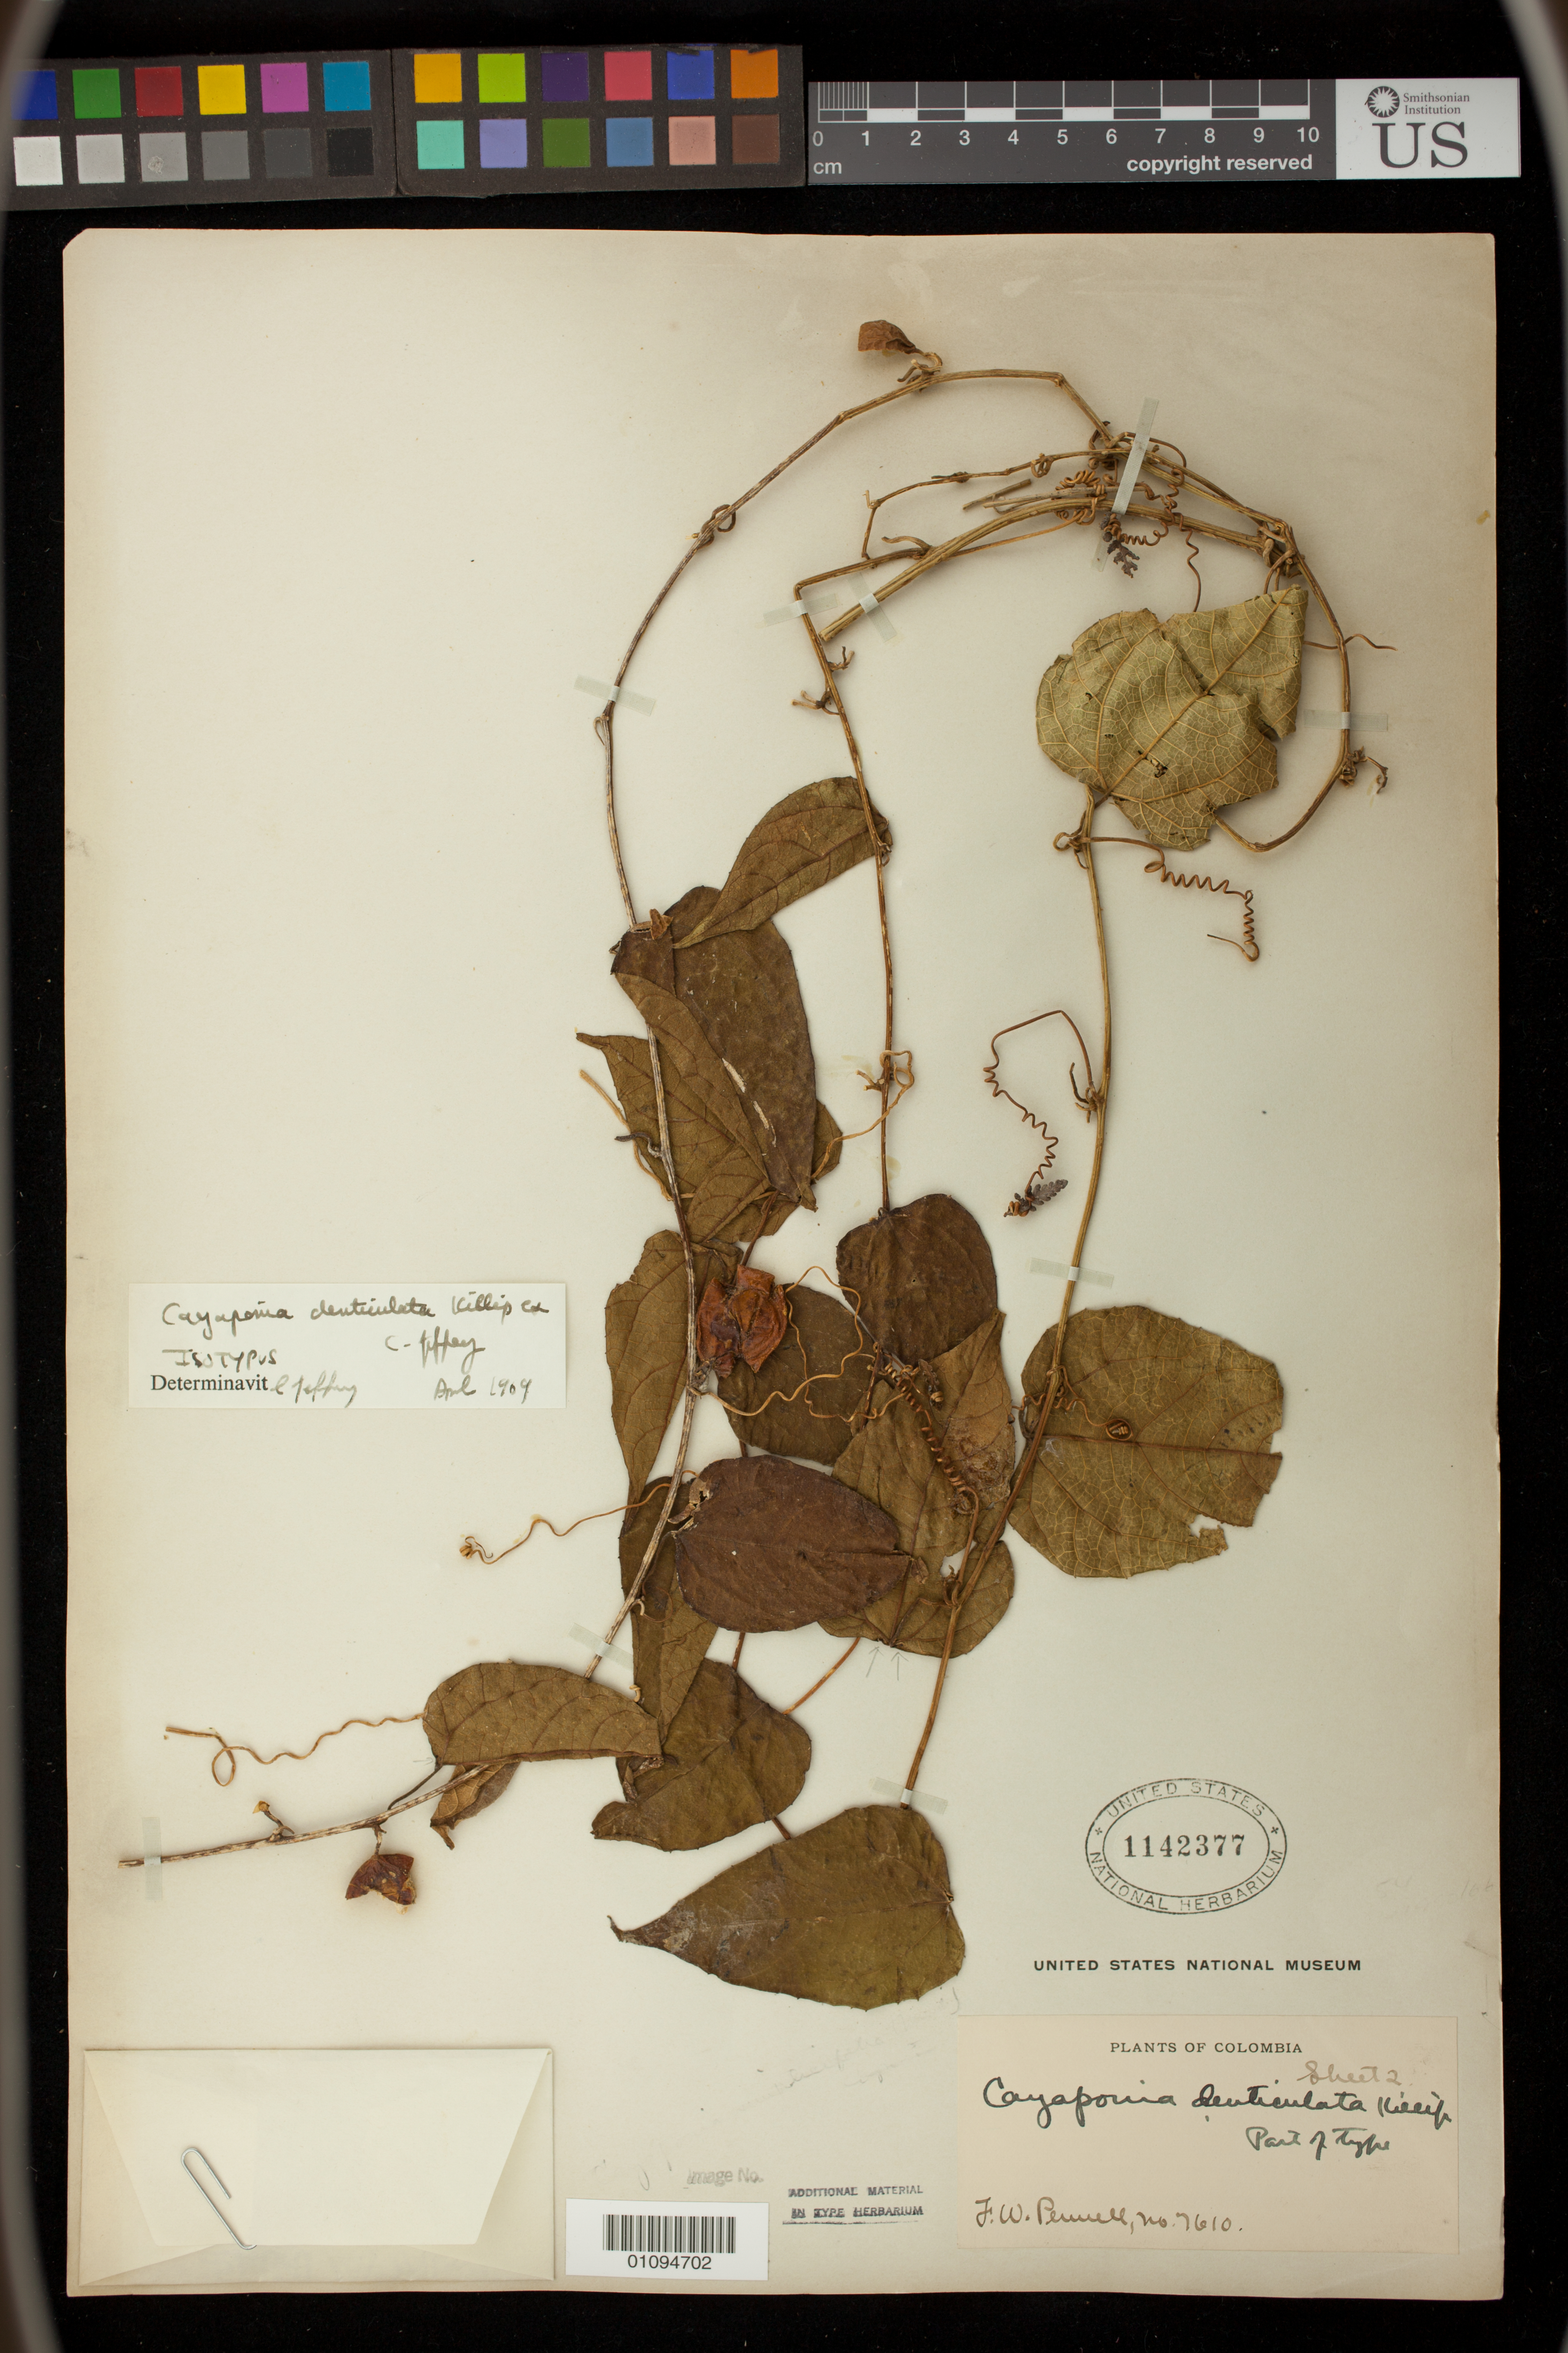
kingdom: Plantae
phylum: Tracheophyta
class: Magnoliopsida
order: Cucurbitales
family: Cucurbitaceae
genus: Cayaponia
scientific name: Cayaponia denticulata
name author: Killip ex C. Jeffrey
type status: Isotype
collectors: F. W. Pennell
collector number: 7610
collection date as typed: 01 Jul 1922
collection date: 1922-07-01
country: Colombia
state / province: Cauca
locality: San Jose, San Antonia.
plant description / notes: Isotype or second sheet of holotype? No collection data on label, only "part of type" and "Sheet 2" (sheet 1 is presumably USNH 1142376, recorded as holotype), but annotated by C. Jeffrey as "isotype".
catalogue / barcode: US 1142377